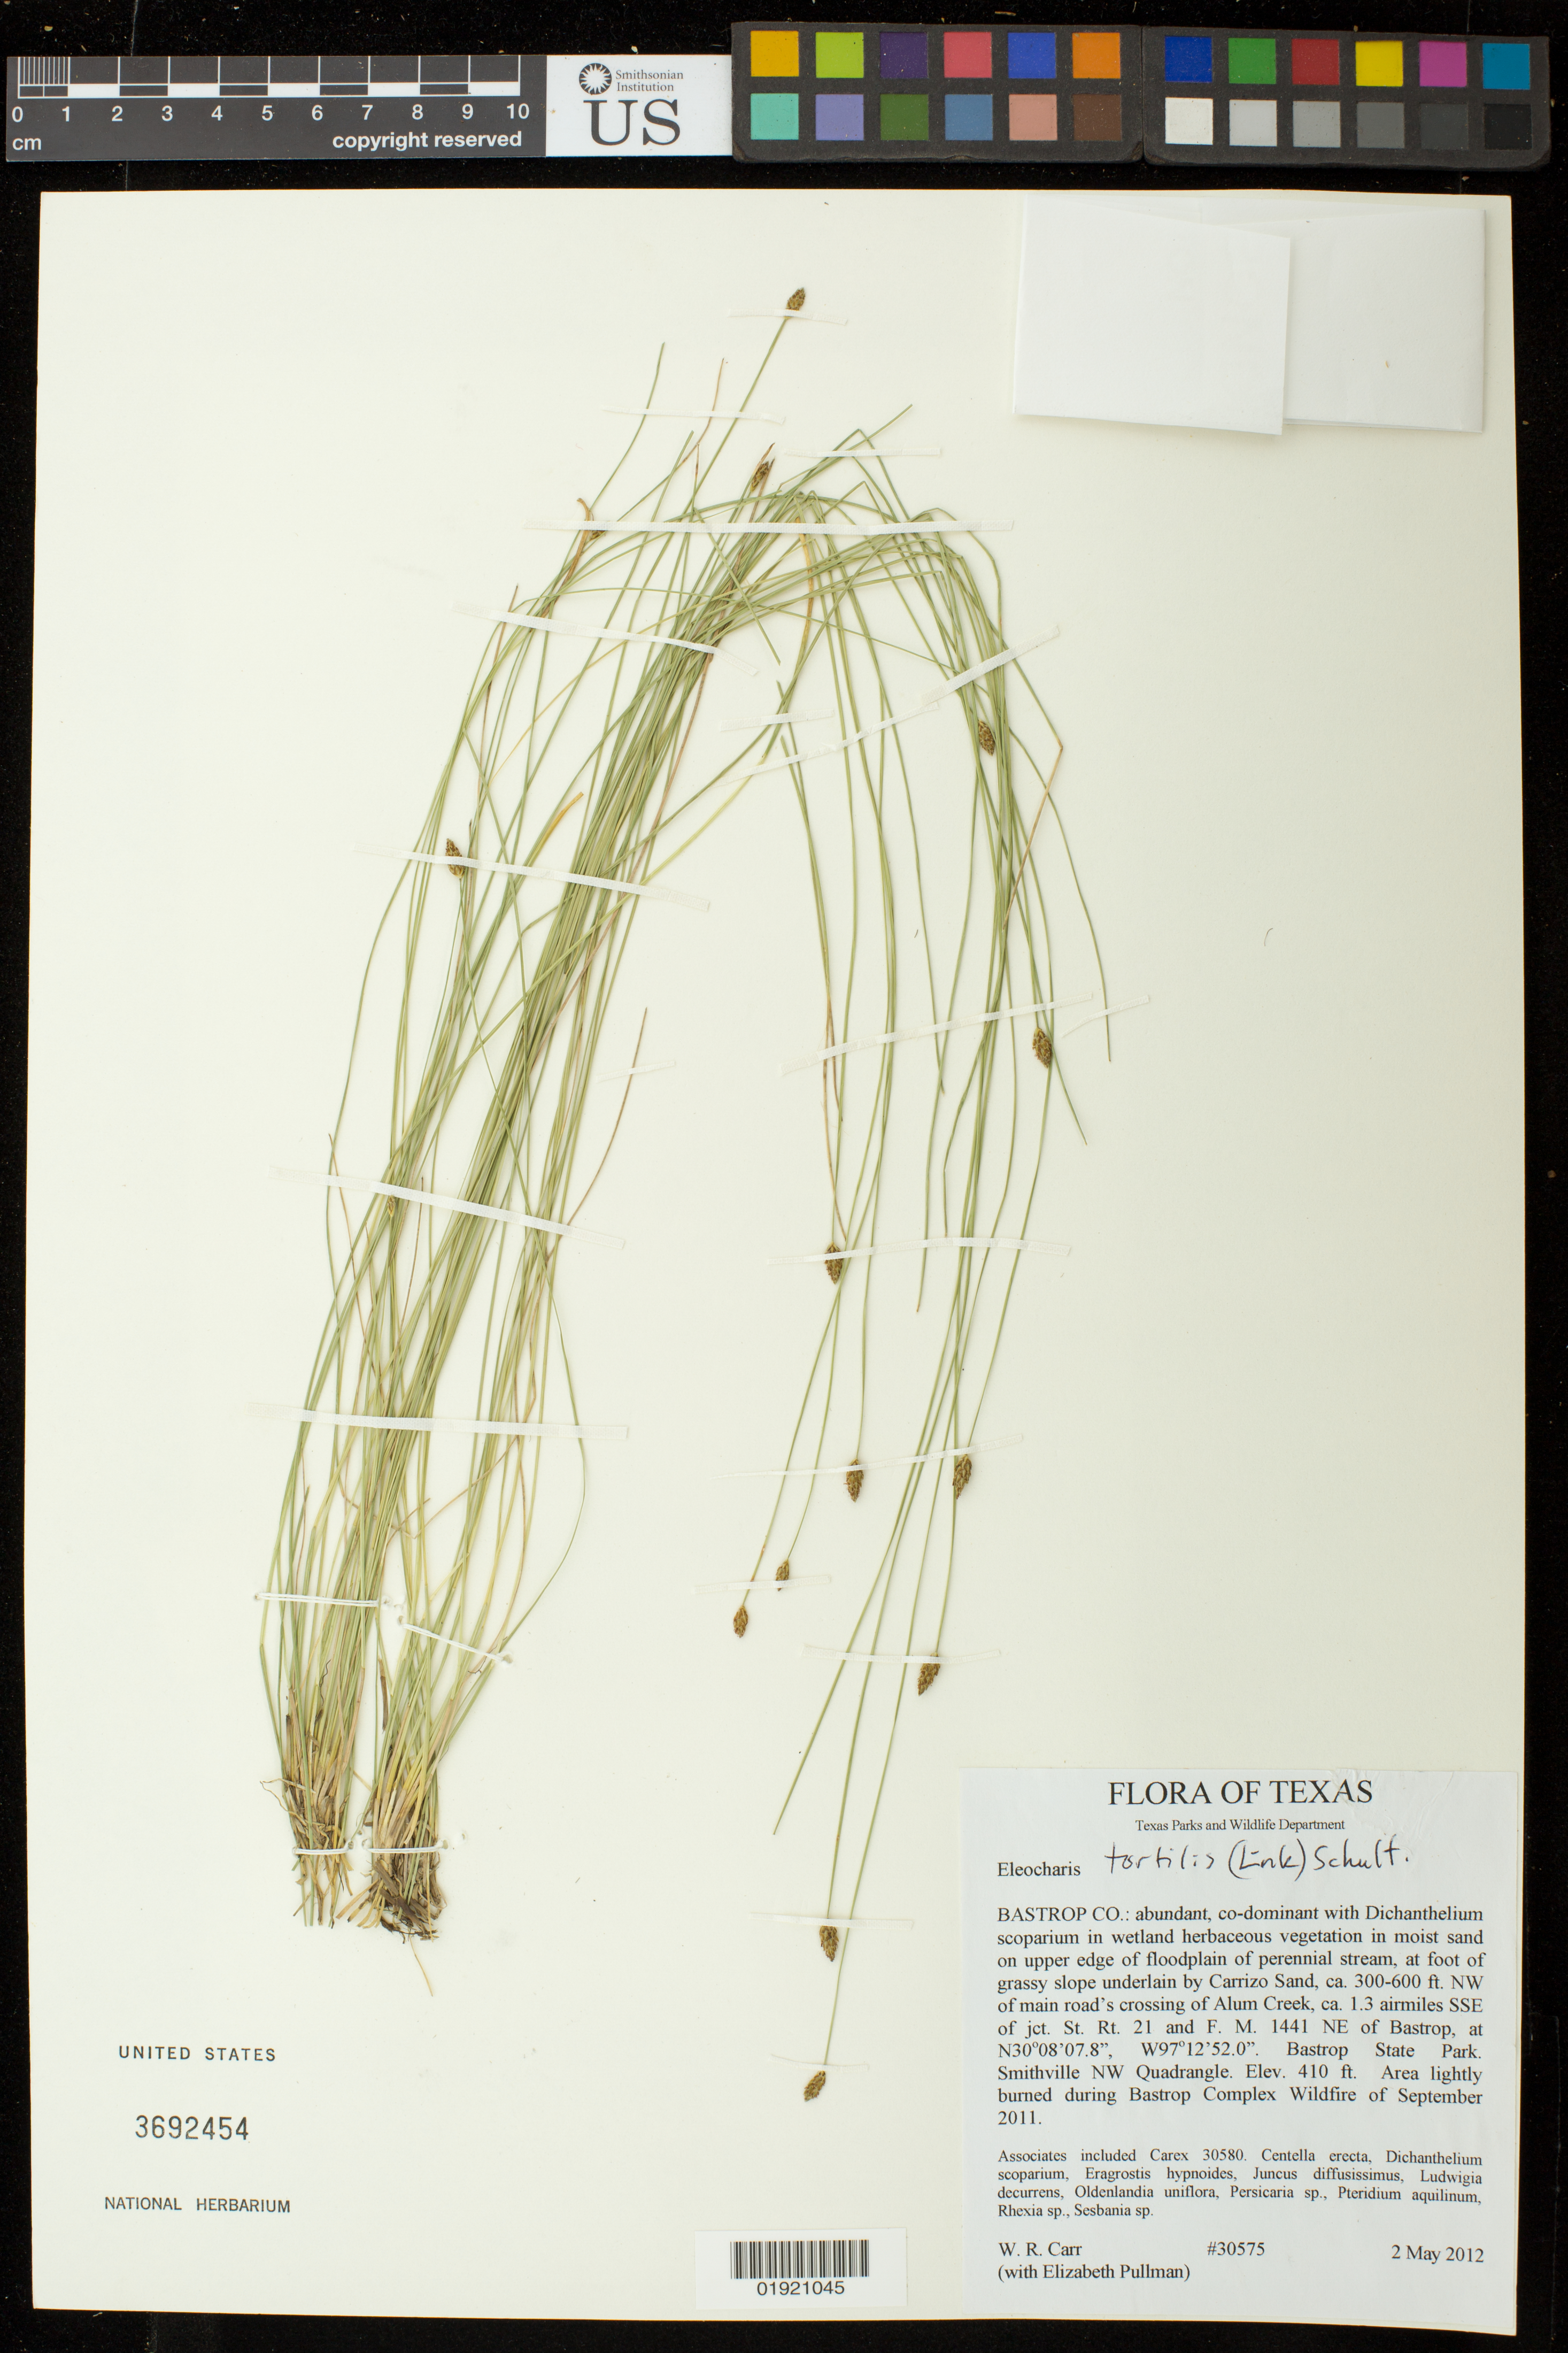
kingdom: Plantae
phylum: Tracheophyta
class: Liliopsida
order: Poales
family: Cyperaceae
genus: Eleocharis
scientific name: Eleocharis tortilis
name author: (Link) Schult.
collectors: W. Carr & E. Pullman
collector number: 30575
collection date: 2012-05-02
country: United States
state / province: Texas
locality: Bastrop Co.: ca. 300-600 ft. NW of main road's crossing of Alum Creek, ca. 1.3 airmiles SSE of jct. St. Rt. 21 and F.M. 1441 NE of Bastrop, Bastrop State Park. Smithville NW Quadrangle. Area burned during Bastrop Complex Wildfire of September 2011.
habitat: Abundant, co-dominant with Dichanthelium scoparium in wetland herbaceous vegetation in moist sand on upper edge of flooplain of perennial stream, at foot of grassy slope underlain by Carrizo Sand.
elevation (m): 125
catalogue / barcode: US 3692454